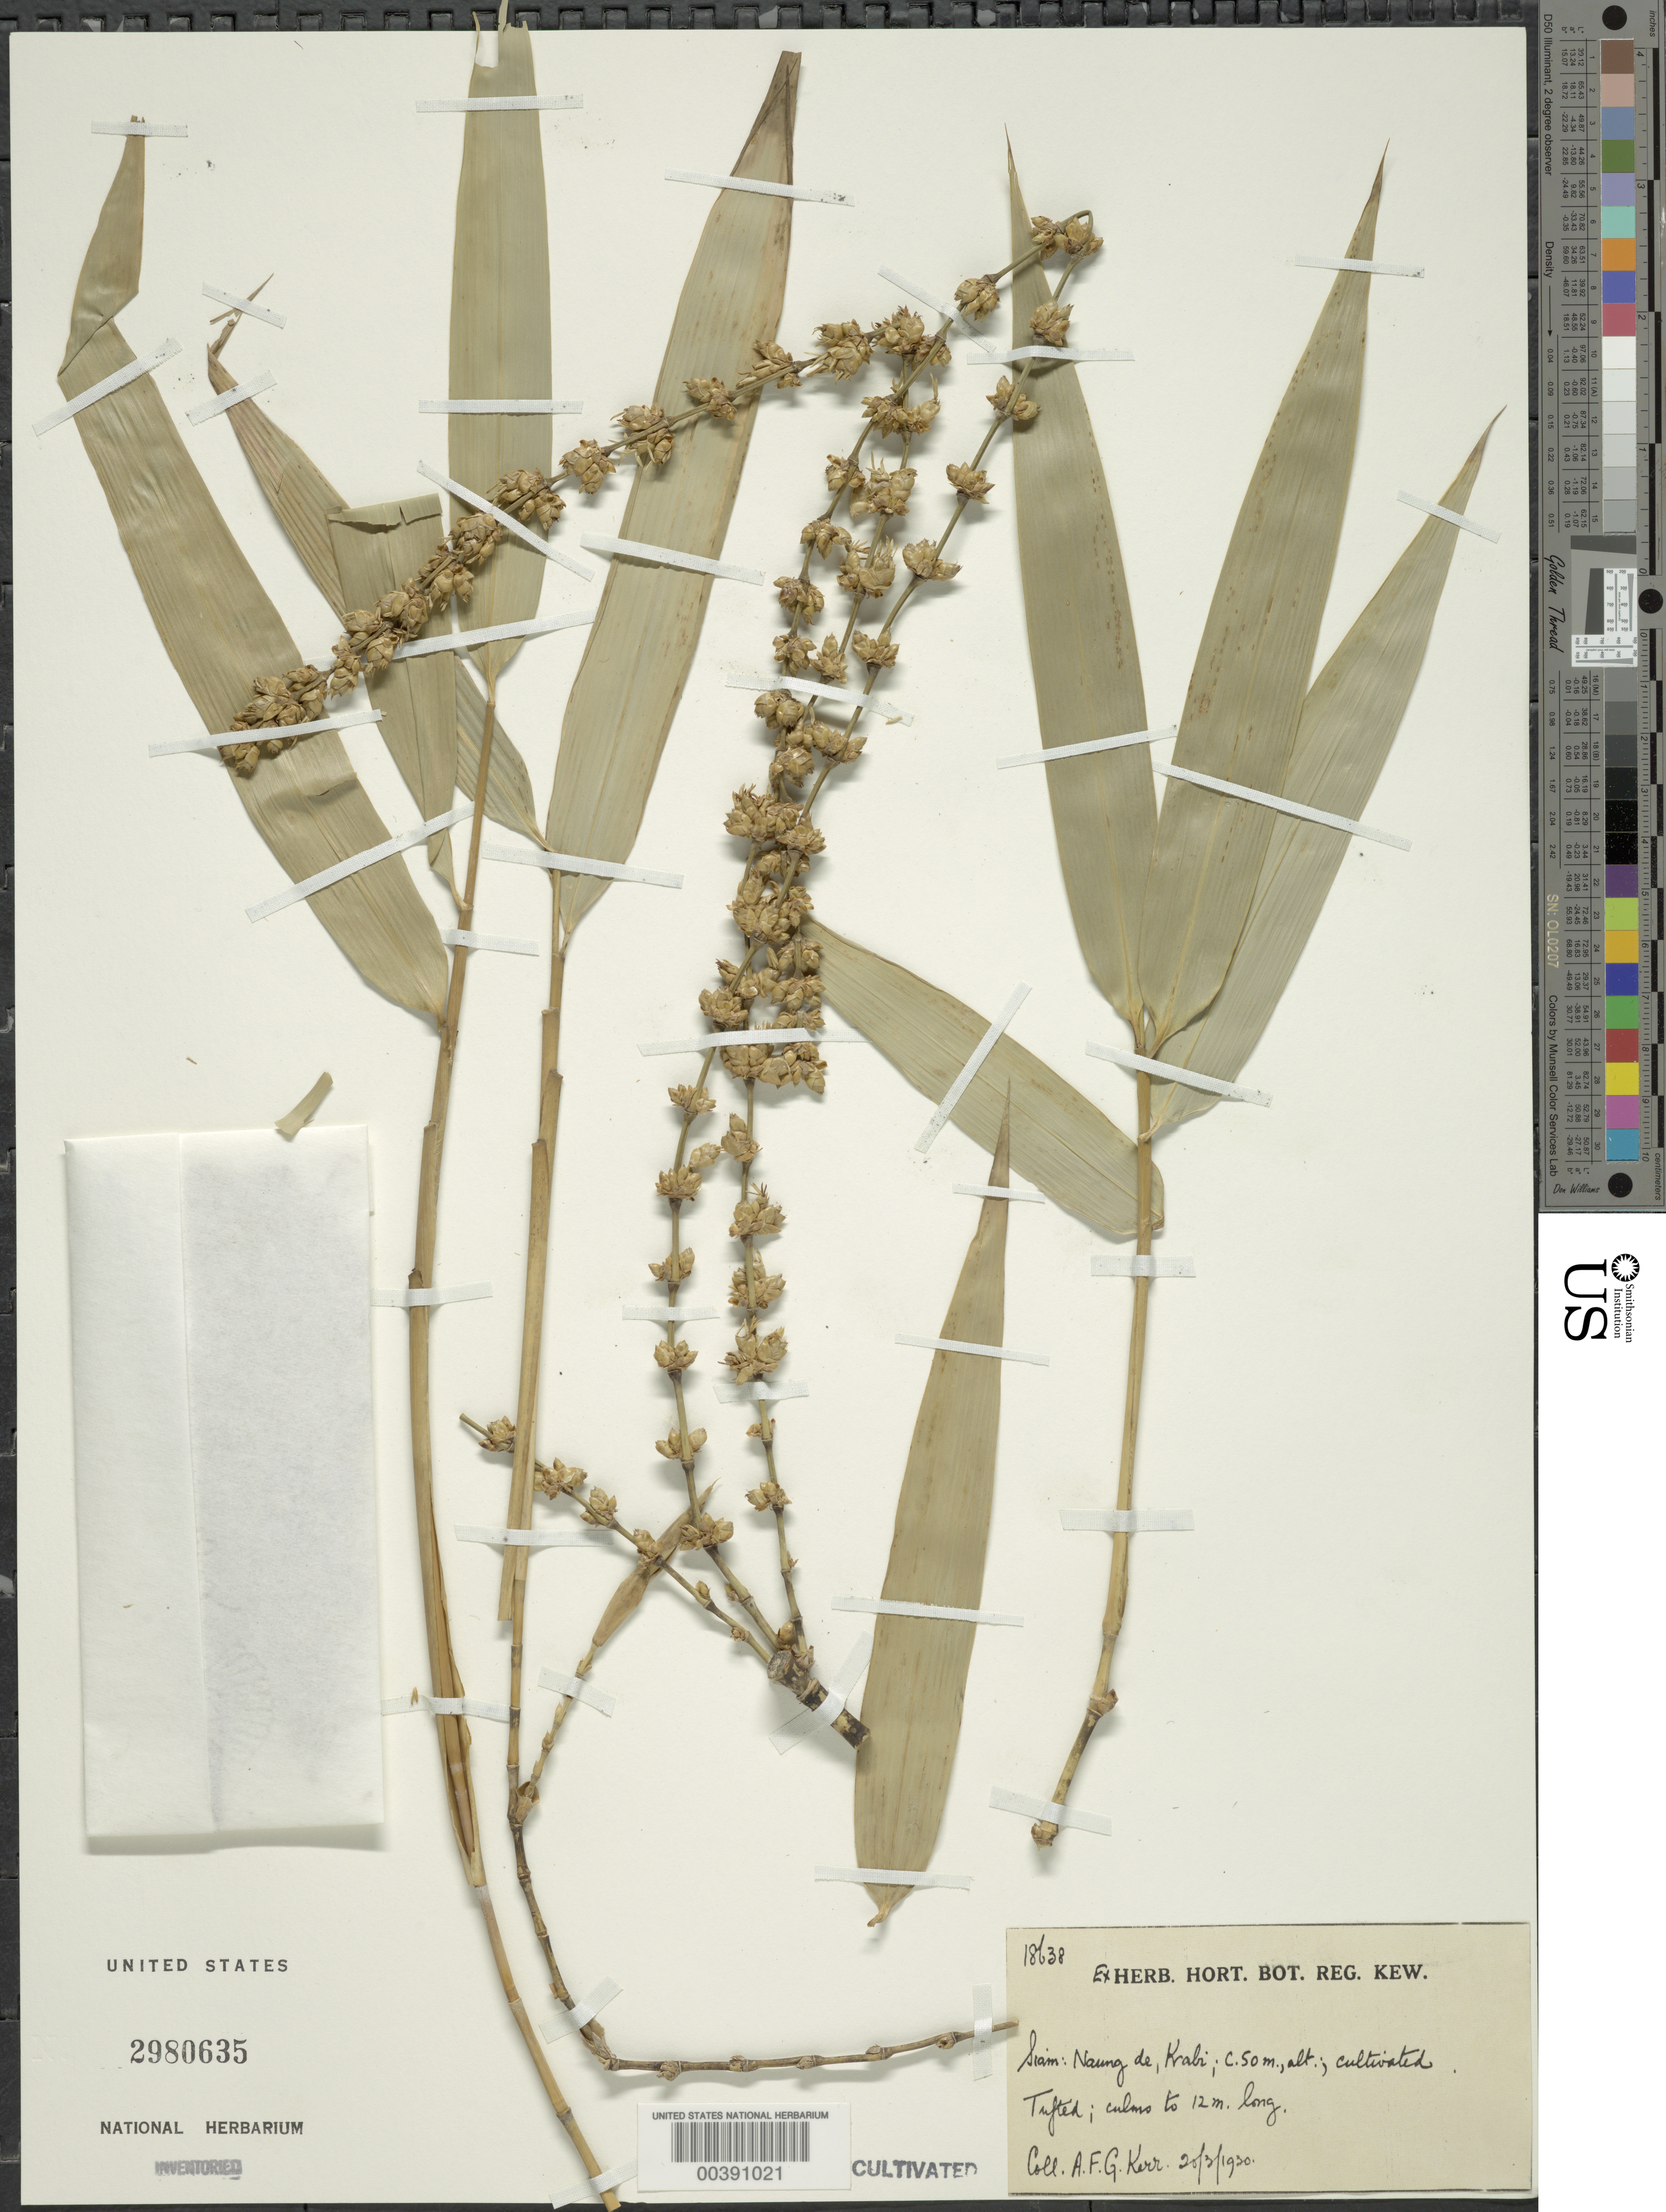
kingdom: Plantae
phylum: Tracheophyta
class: Liliopsida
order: Poales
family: Poaceae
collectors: A. F. G. Kerr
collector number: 18638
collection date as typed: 20 Mar 1930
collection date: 1930-03-20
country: Thailand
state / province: Krabi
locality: Naung de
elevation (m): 50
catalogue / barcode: US 2980635